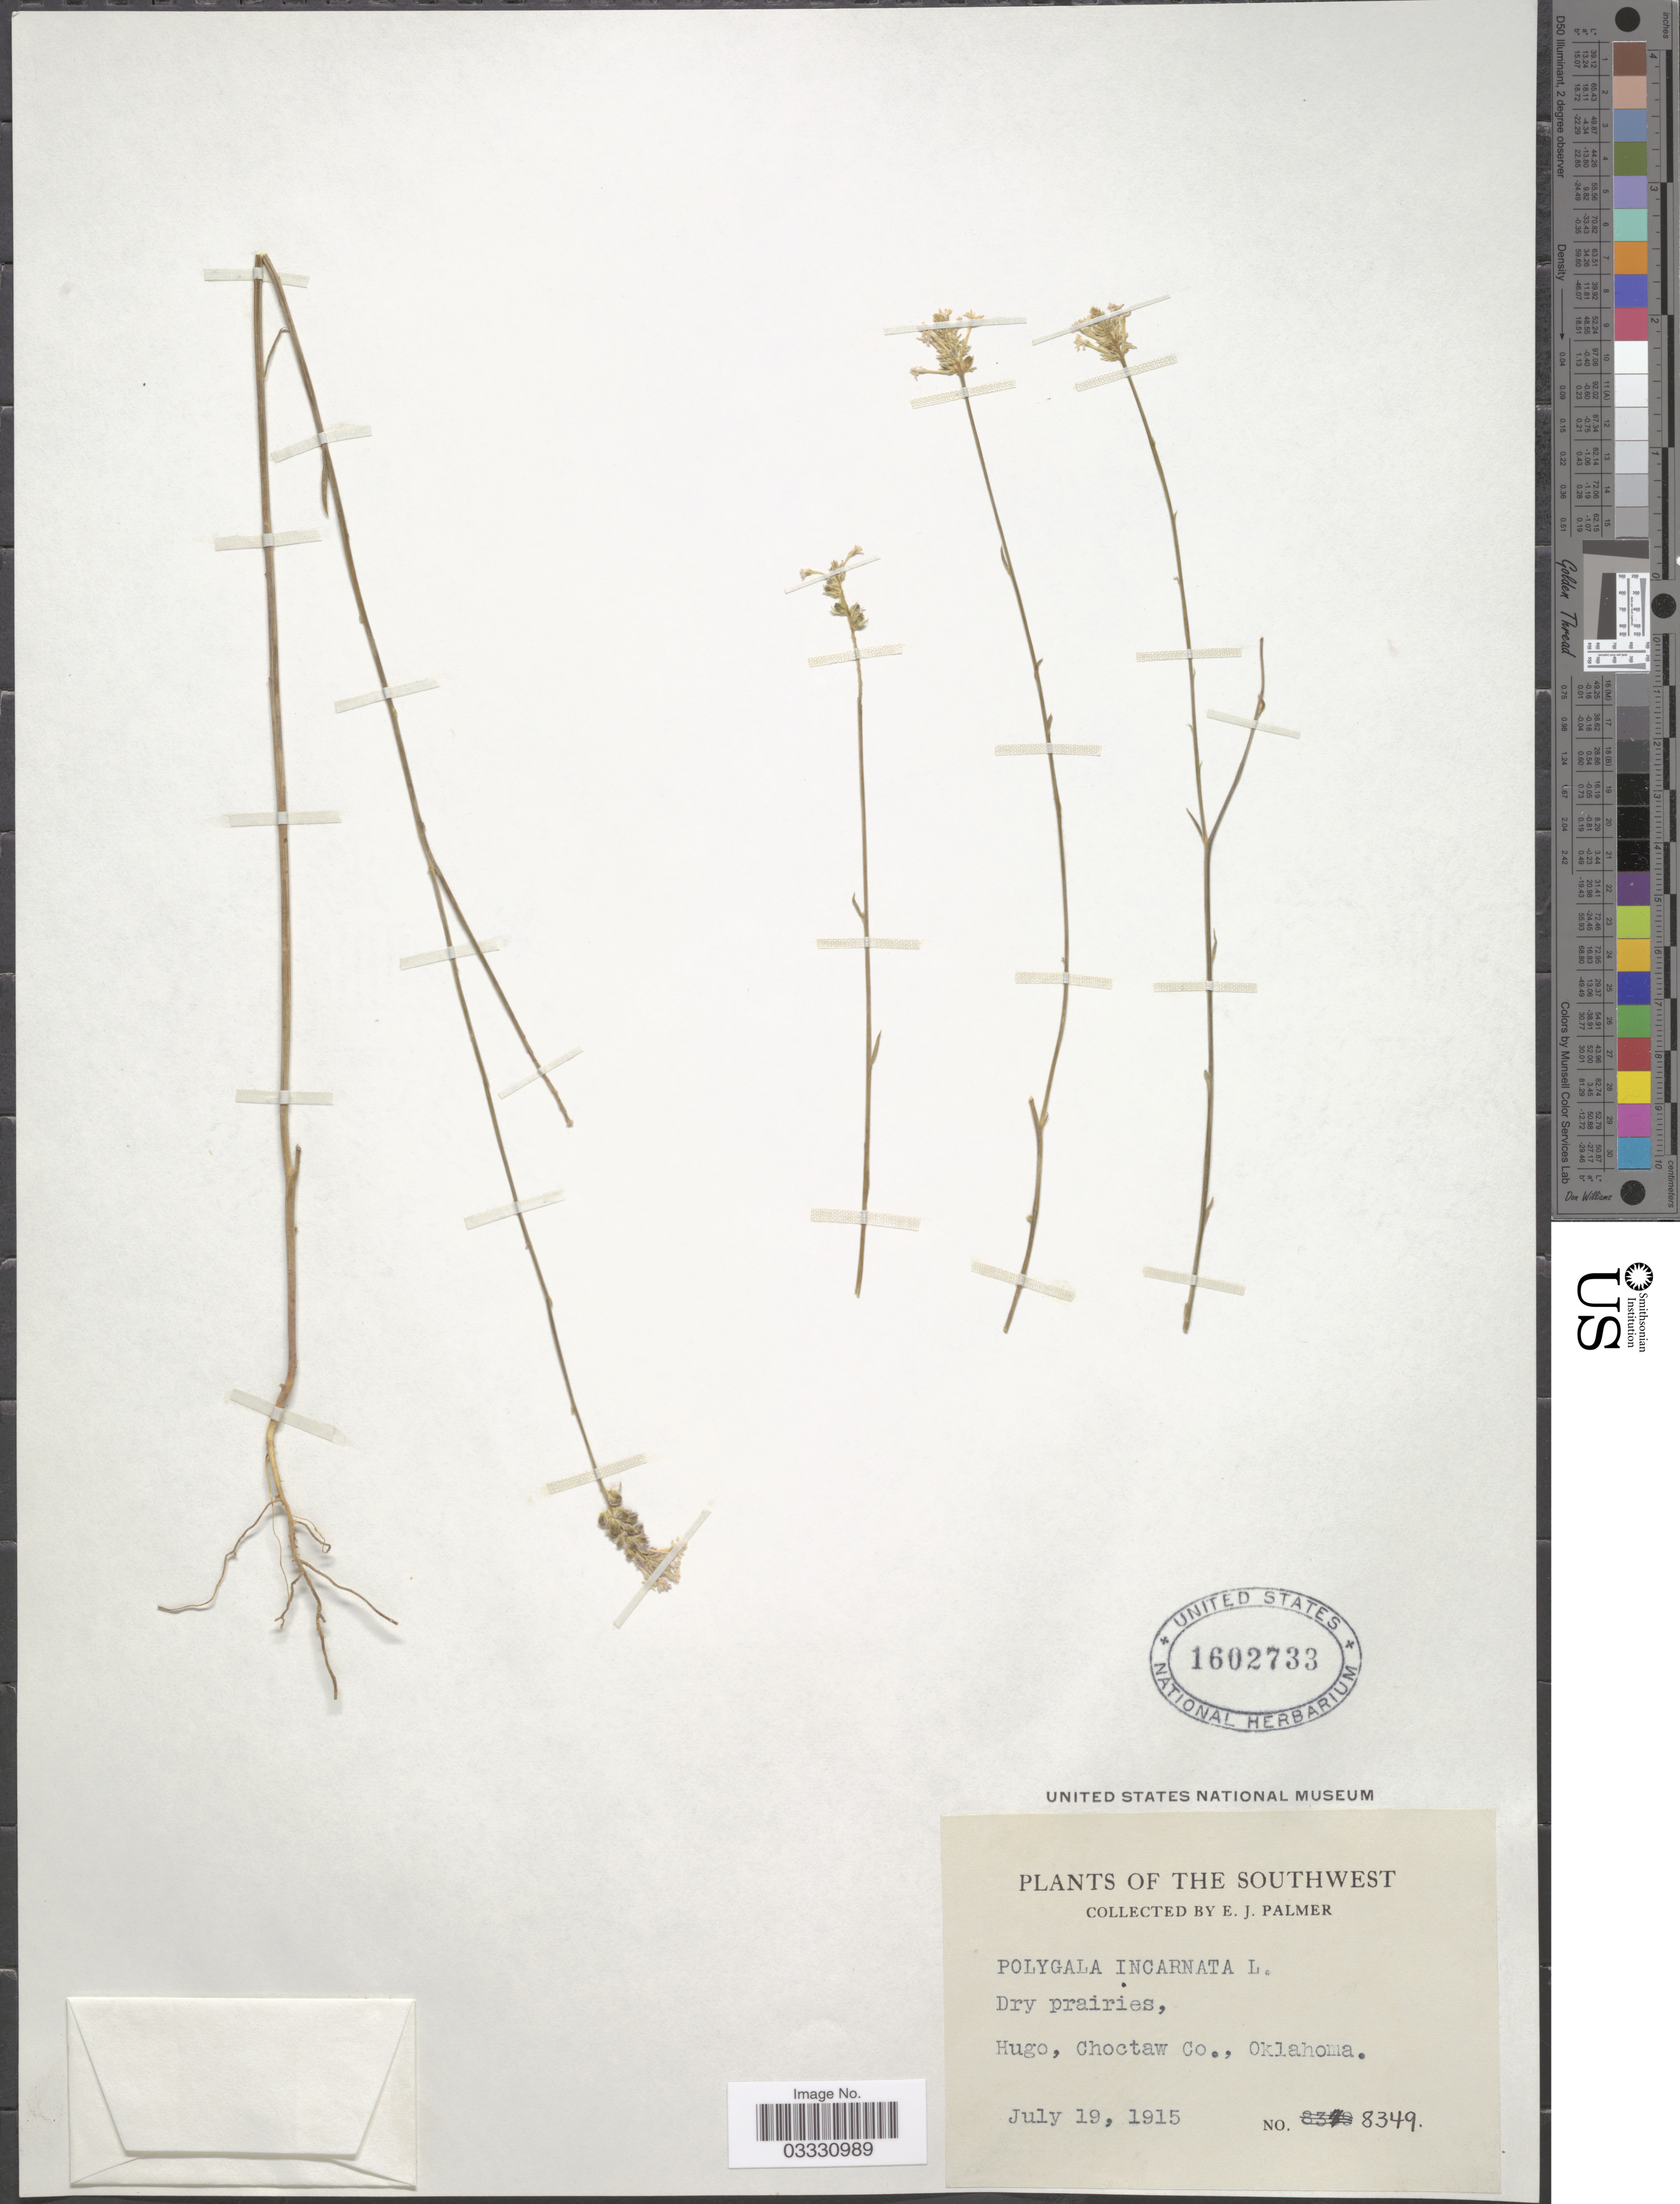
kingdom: Plantae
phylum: Tracheophyta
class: Magnoliopsida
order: Fabales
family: Polygalaceae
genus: Polygala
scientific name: Polygala incarnata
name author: L.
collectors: E. J. Palmer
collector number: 8349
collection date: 1915-07-19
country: United States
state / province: Oklahoma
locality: The Southwest. Hugo, Choctaw Co.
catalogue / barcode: US 1602733